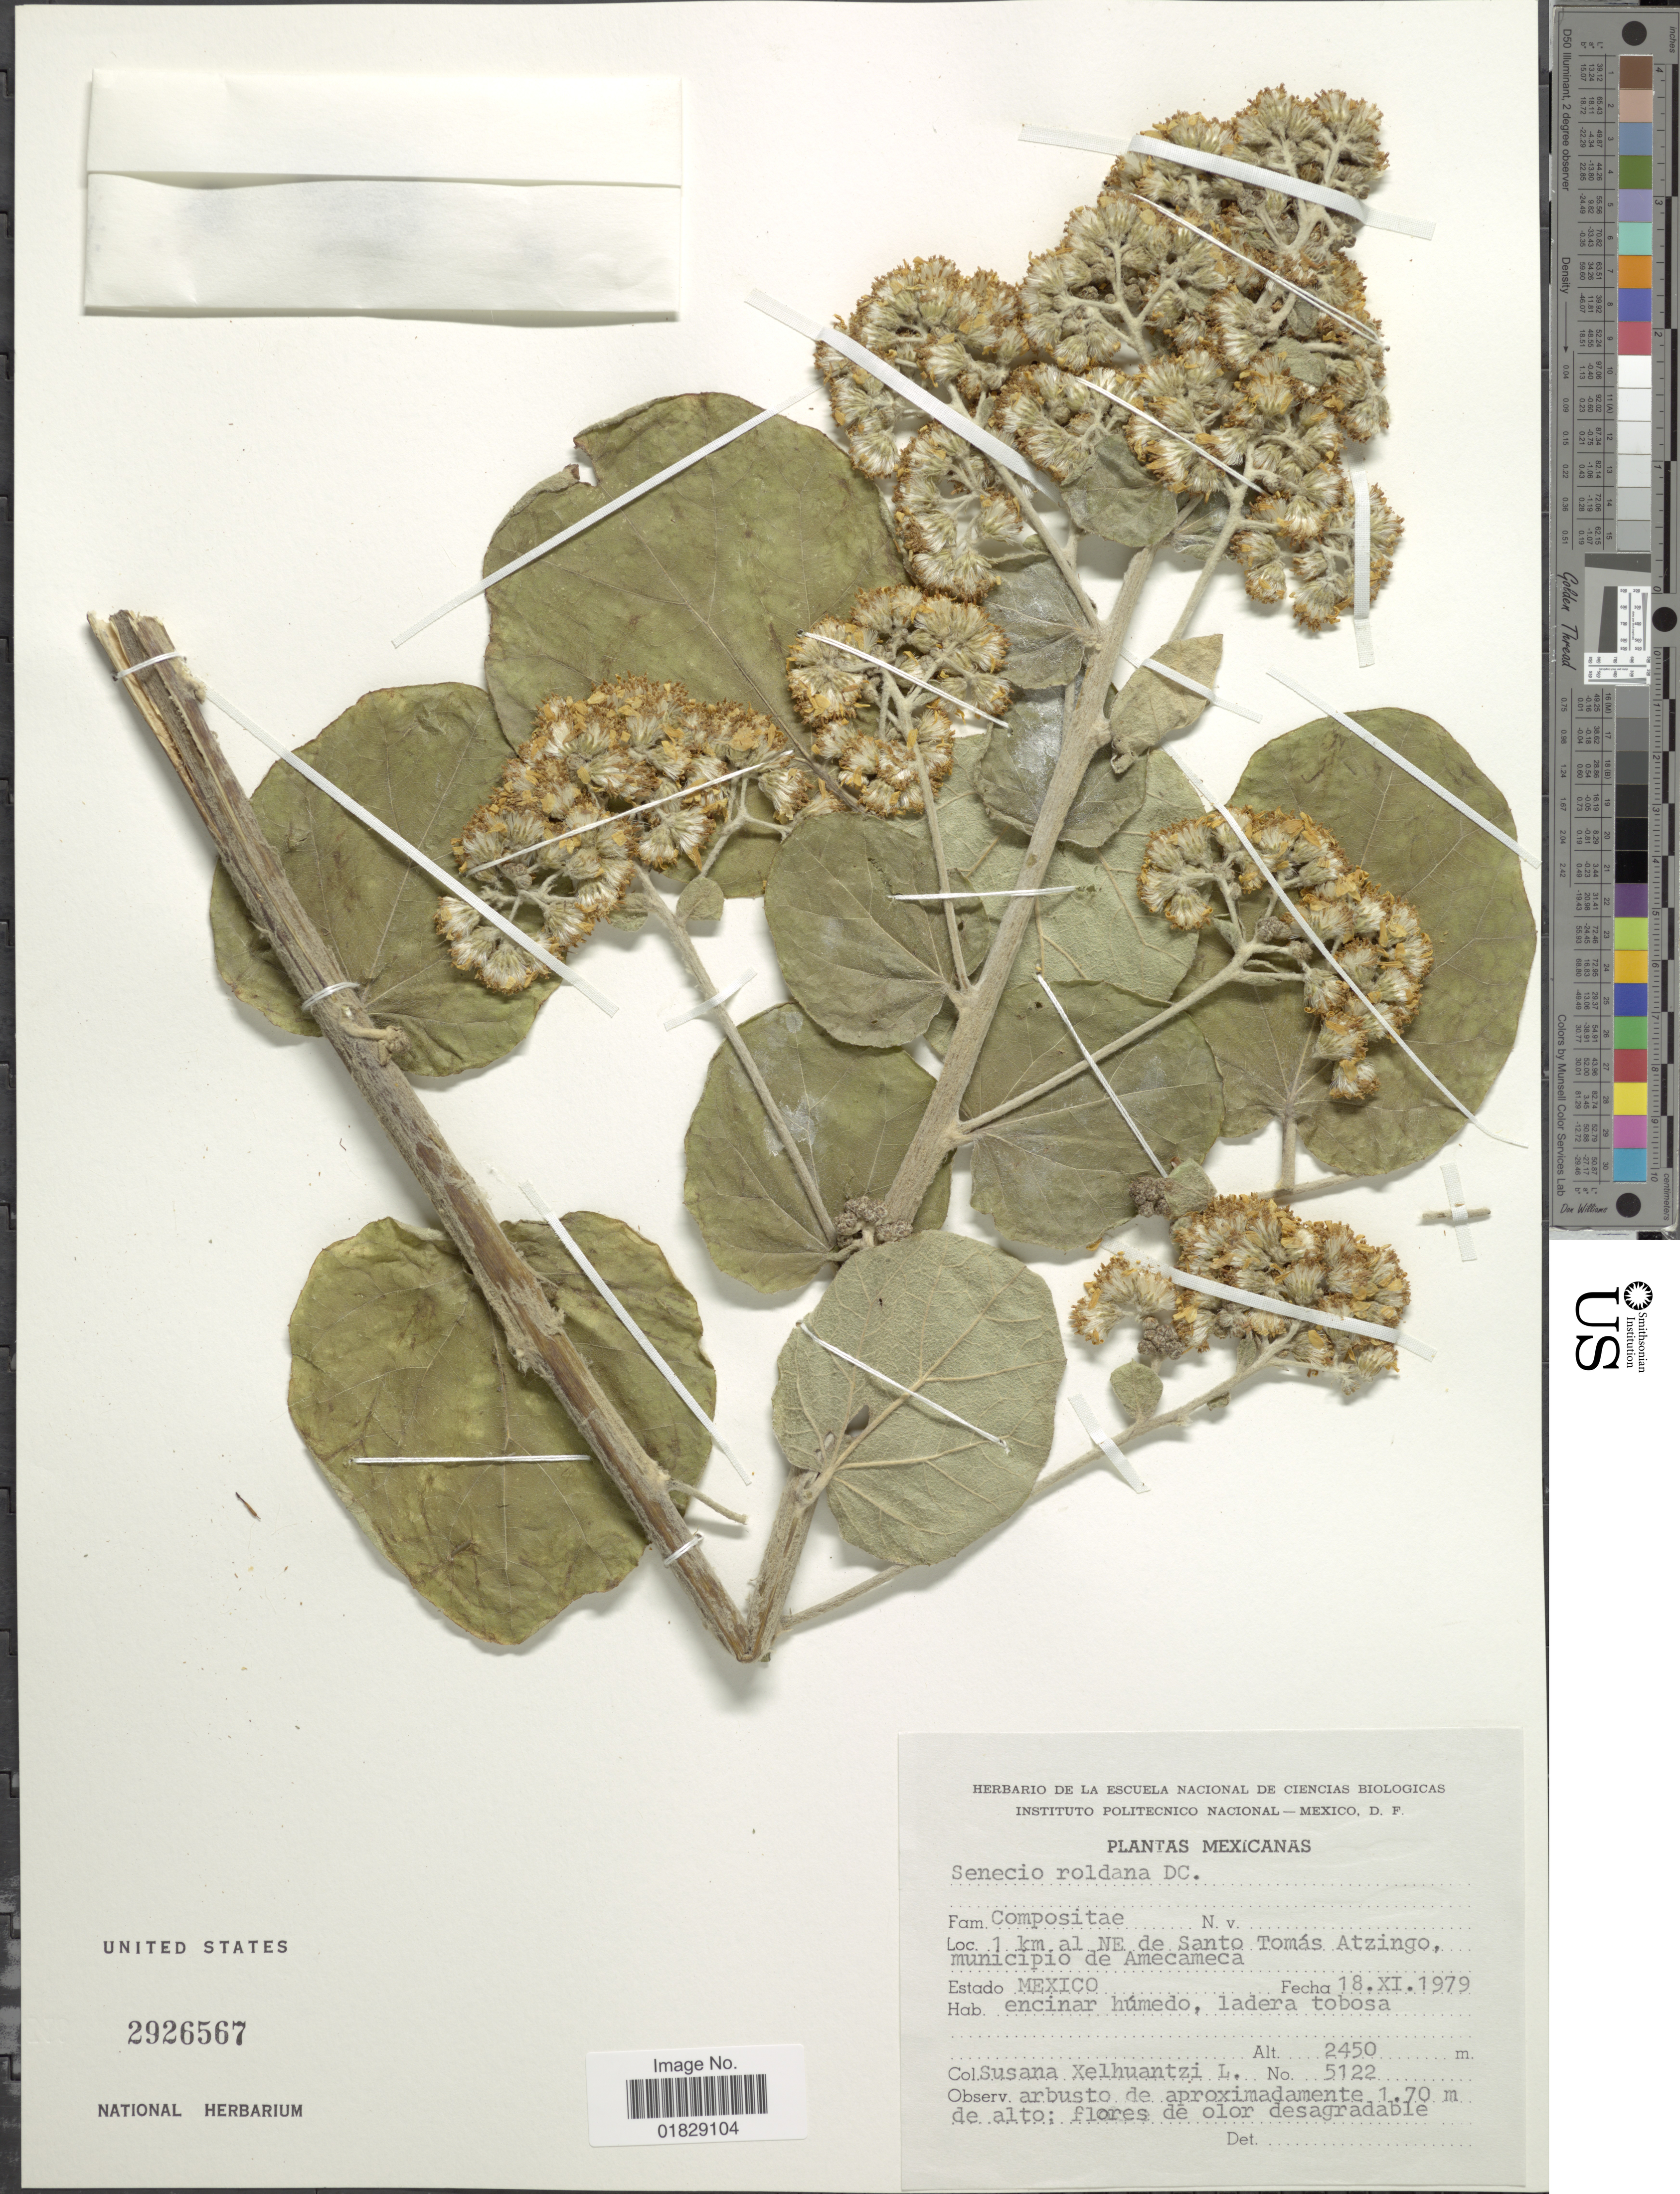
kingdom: Plantae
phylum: Tracheophyta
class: Magnoliopsida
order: Asterales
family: Asteraceae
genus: Roldana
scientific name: Roldana lobata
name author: La Llave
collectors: S. Xelhuantzi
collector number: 5122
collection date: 1979-11-18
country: Mexico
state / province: México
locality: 1 km al NE de Santo Tomás Atzingo, municipio de Amecameca. Estado Mexico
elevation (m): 2450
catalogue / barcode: US 2926567